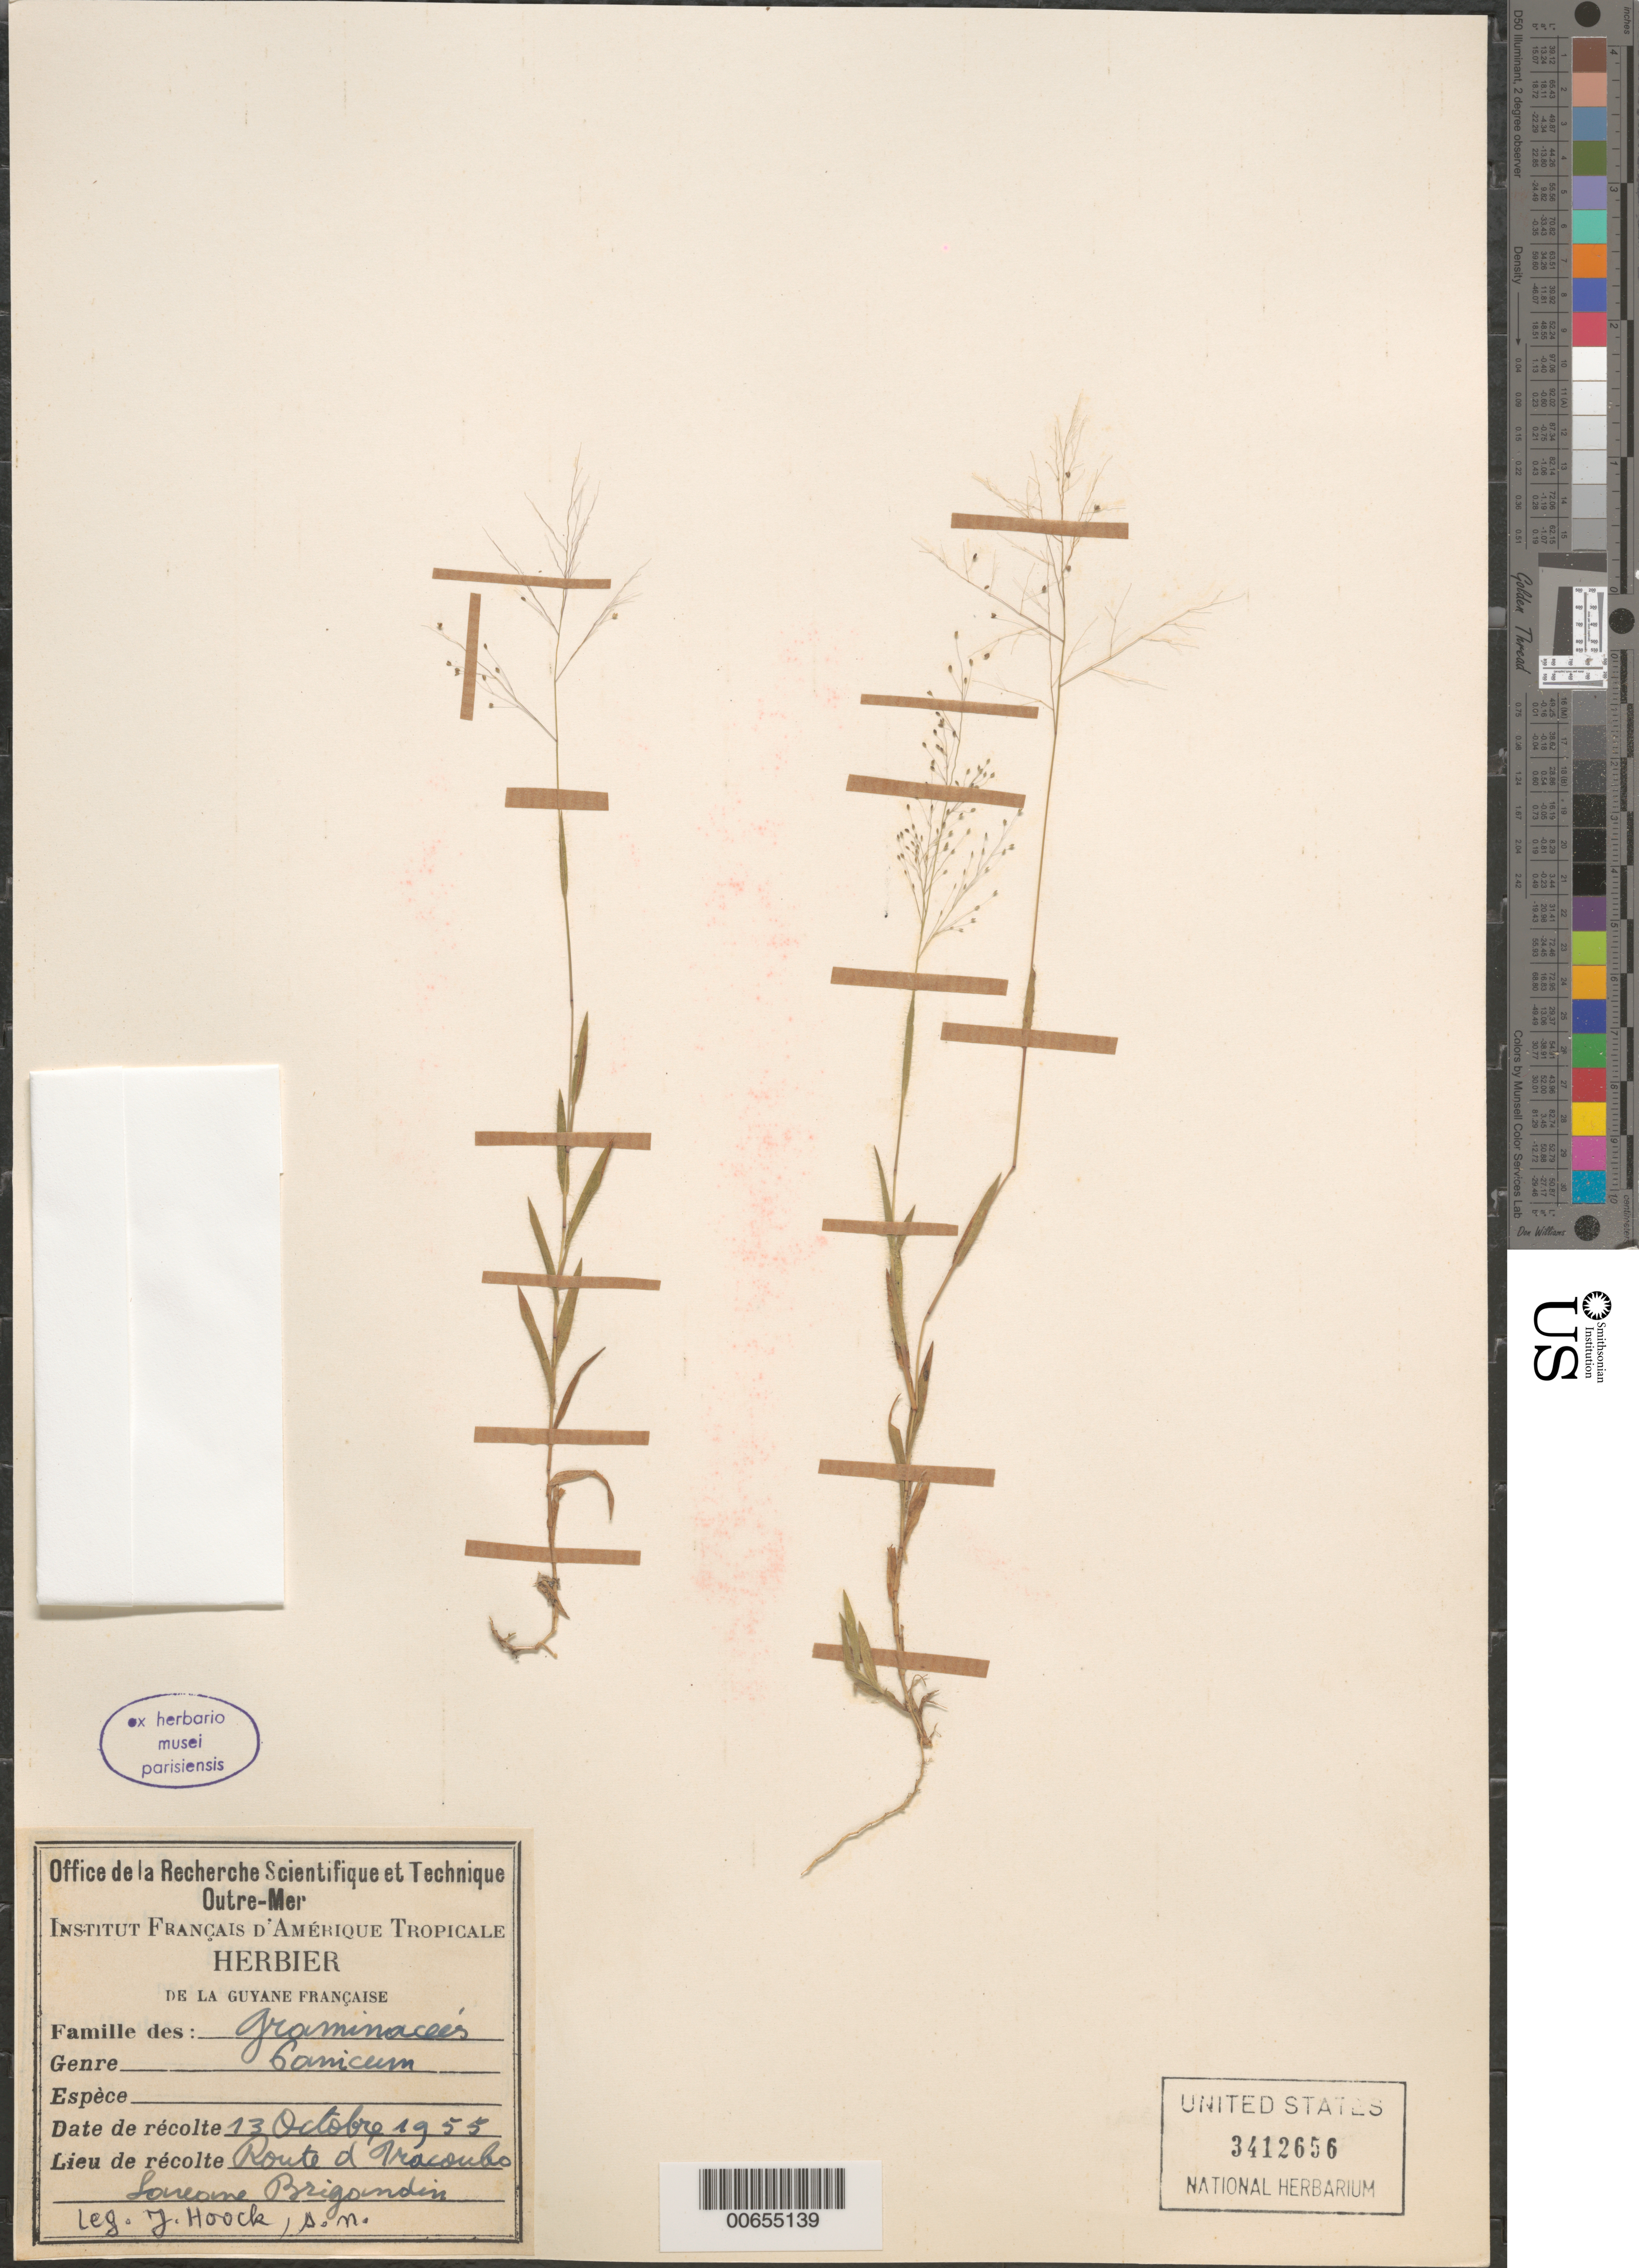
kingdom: Plantae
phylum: Tracheophyta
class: Liliopsida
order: Poales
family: Poaceae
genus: Panicum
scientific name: Panicum sp.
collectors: J. Hoock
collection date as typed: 13-Oct-55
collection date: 1955-10-13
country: French Guiana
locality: Route d'Iracoubo, Savane Brigandin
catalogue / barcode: US 3412656